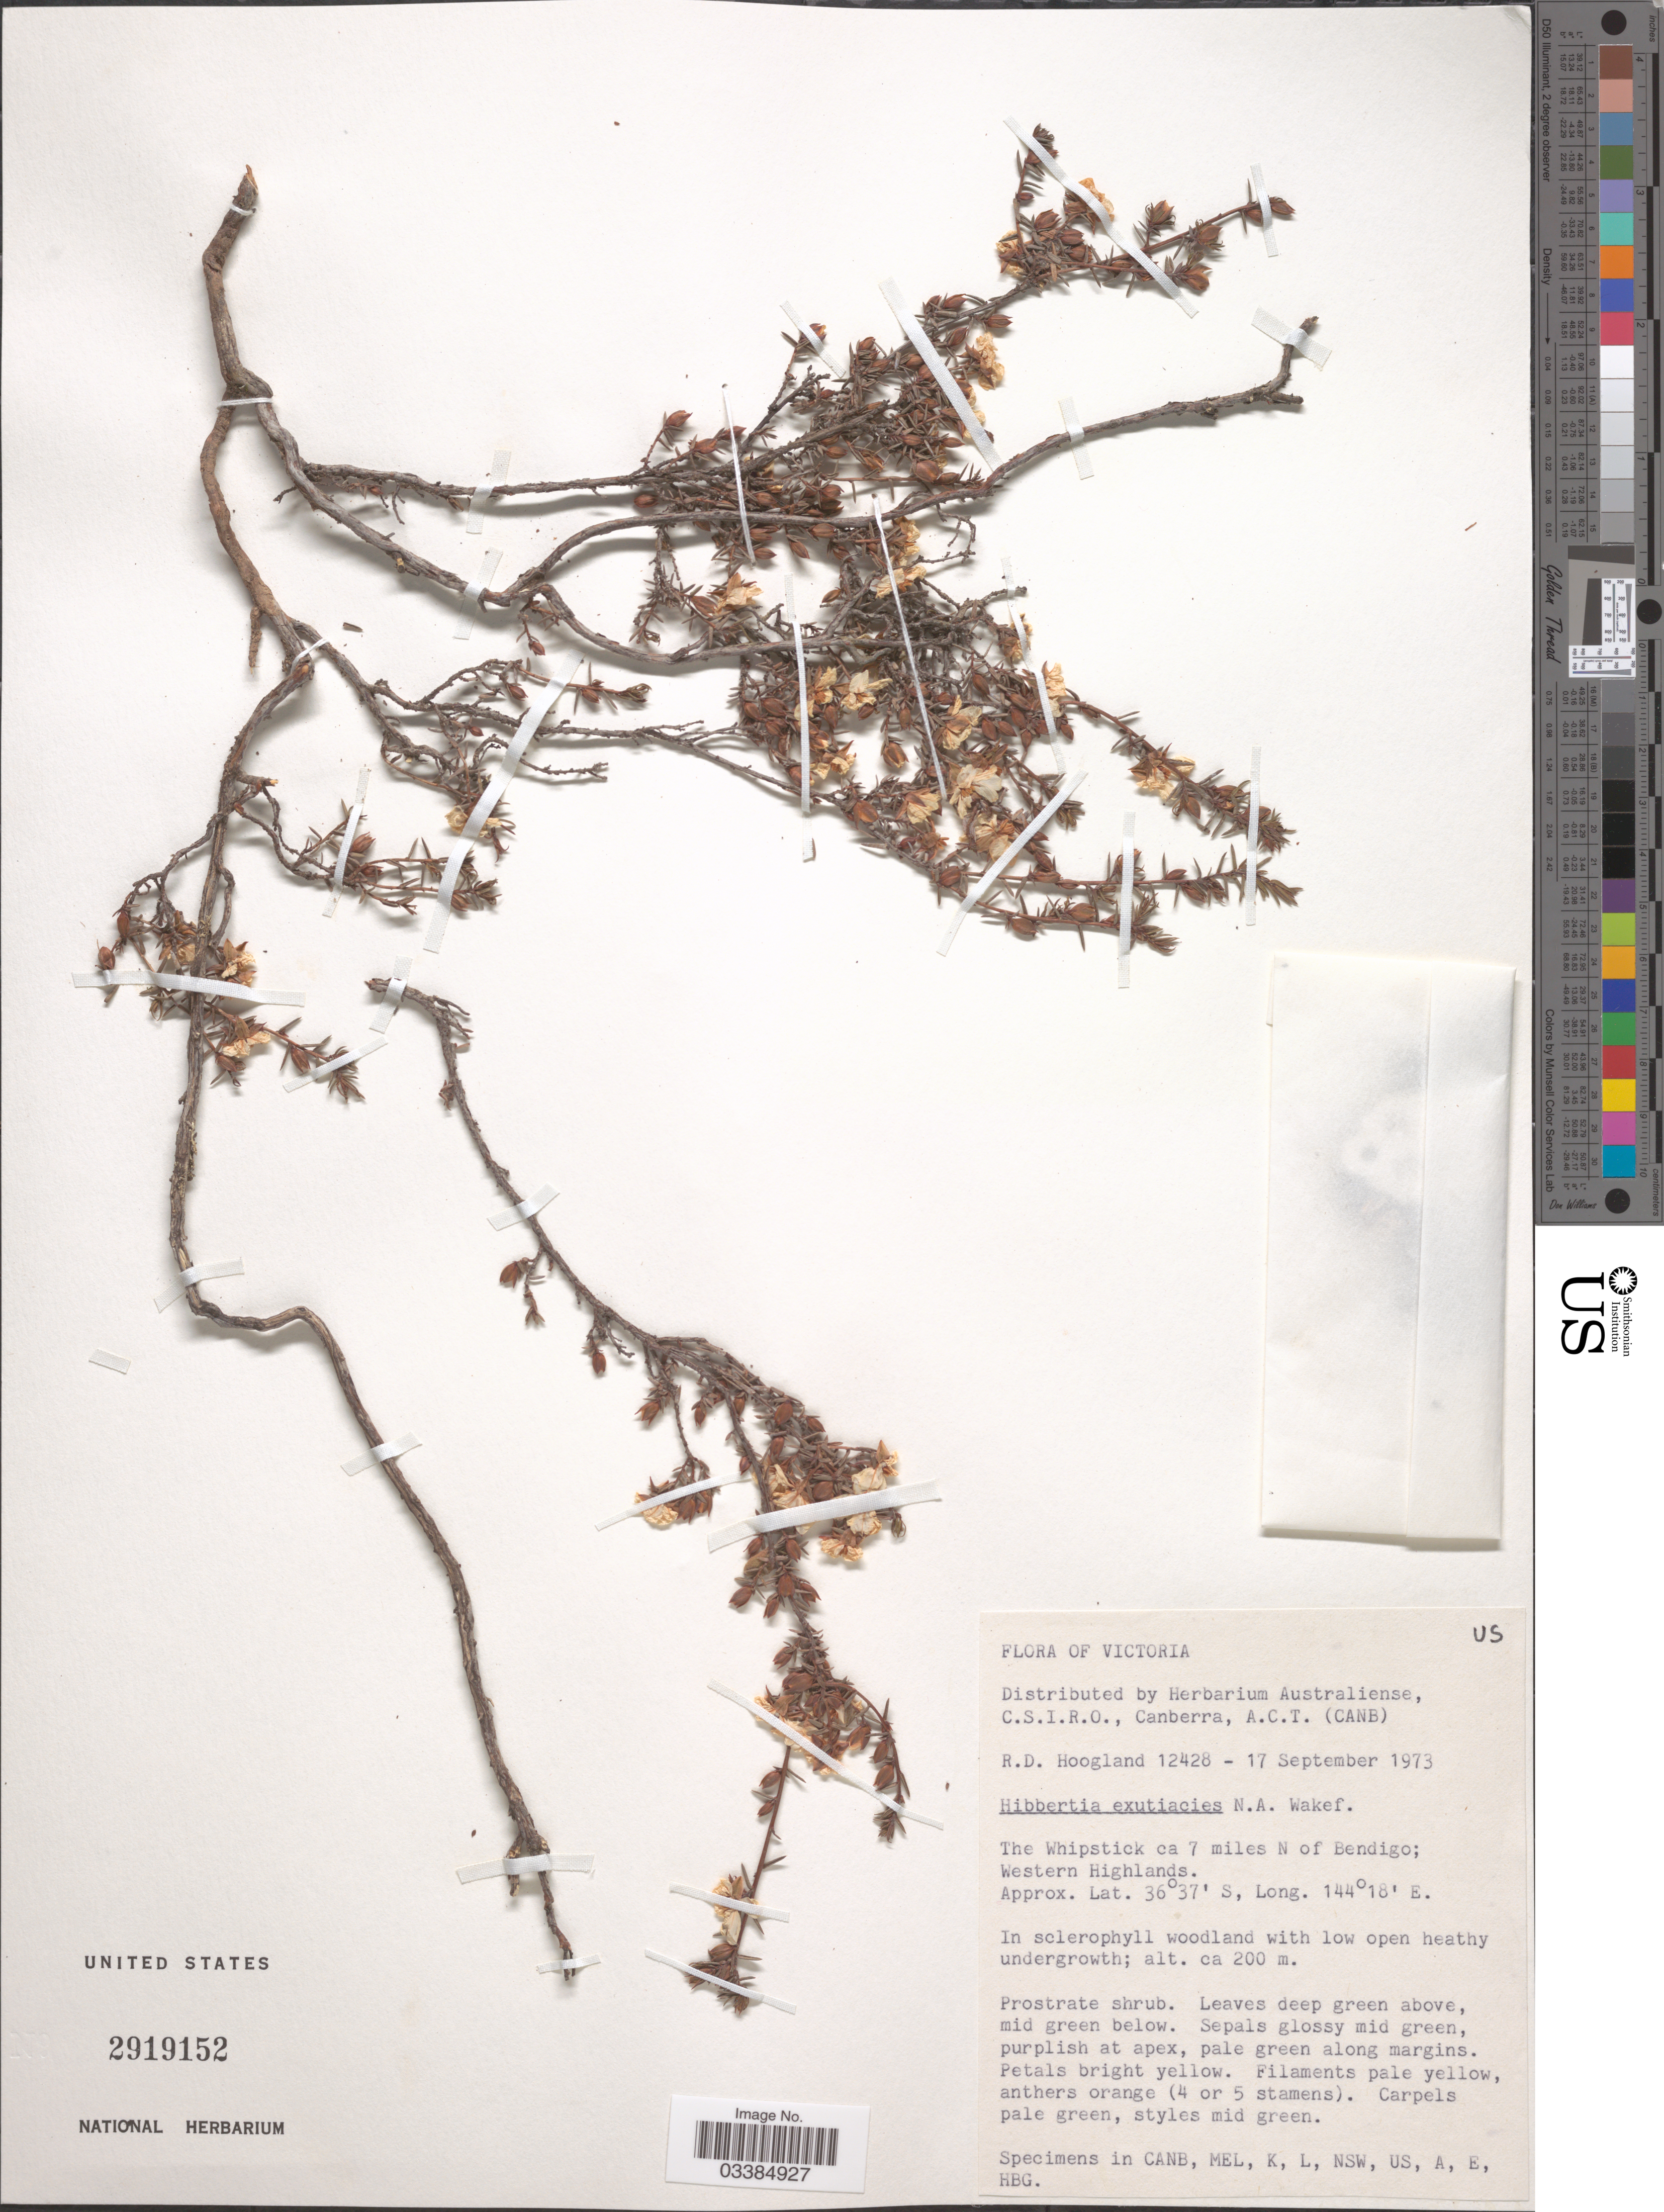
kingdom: Plantae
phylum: Tracheophyta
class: Magnoliopsida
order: Dilleniales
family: Dilleniaceae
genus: Hibbertia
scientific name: Hibbertia exutiacies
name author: N.A. Wakef.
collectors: R. D. Hoogland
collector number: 12428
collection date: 1973-09-17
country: Australia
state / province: Victoria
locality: Victoria. The Whipstick ca 7 miles N of Bendigo; Western Highlands.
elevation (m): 200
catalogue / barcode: US 2919152